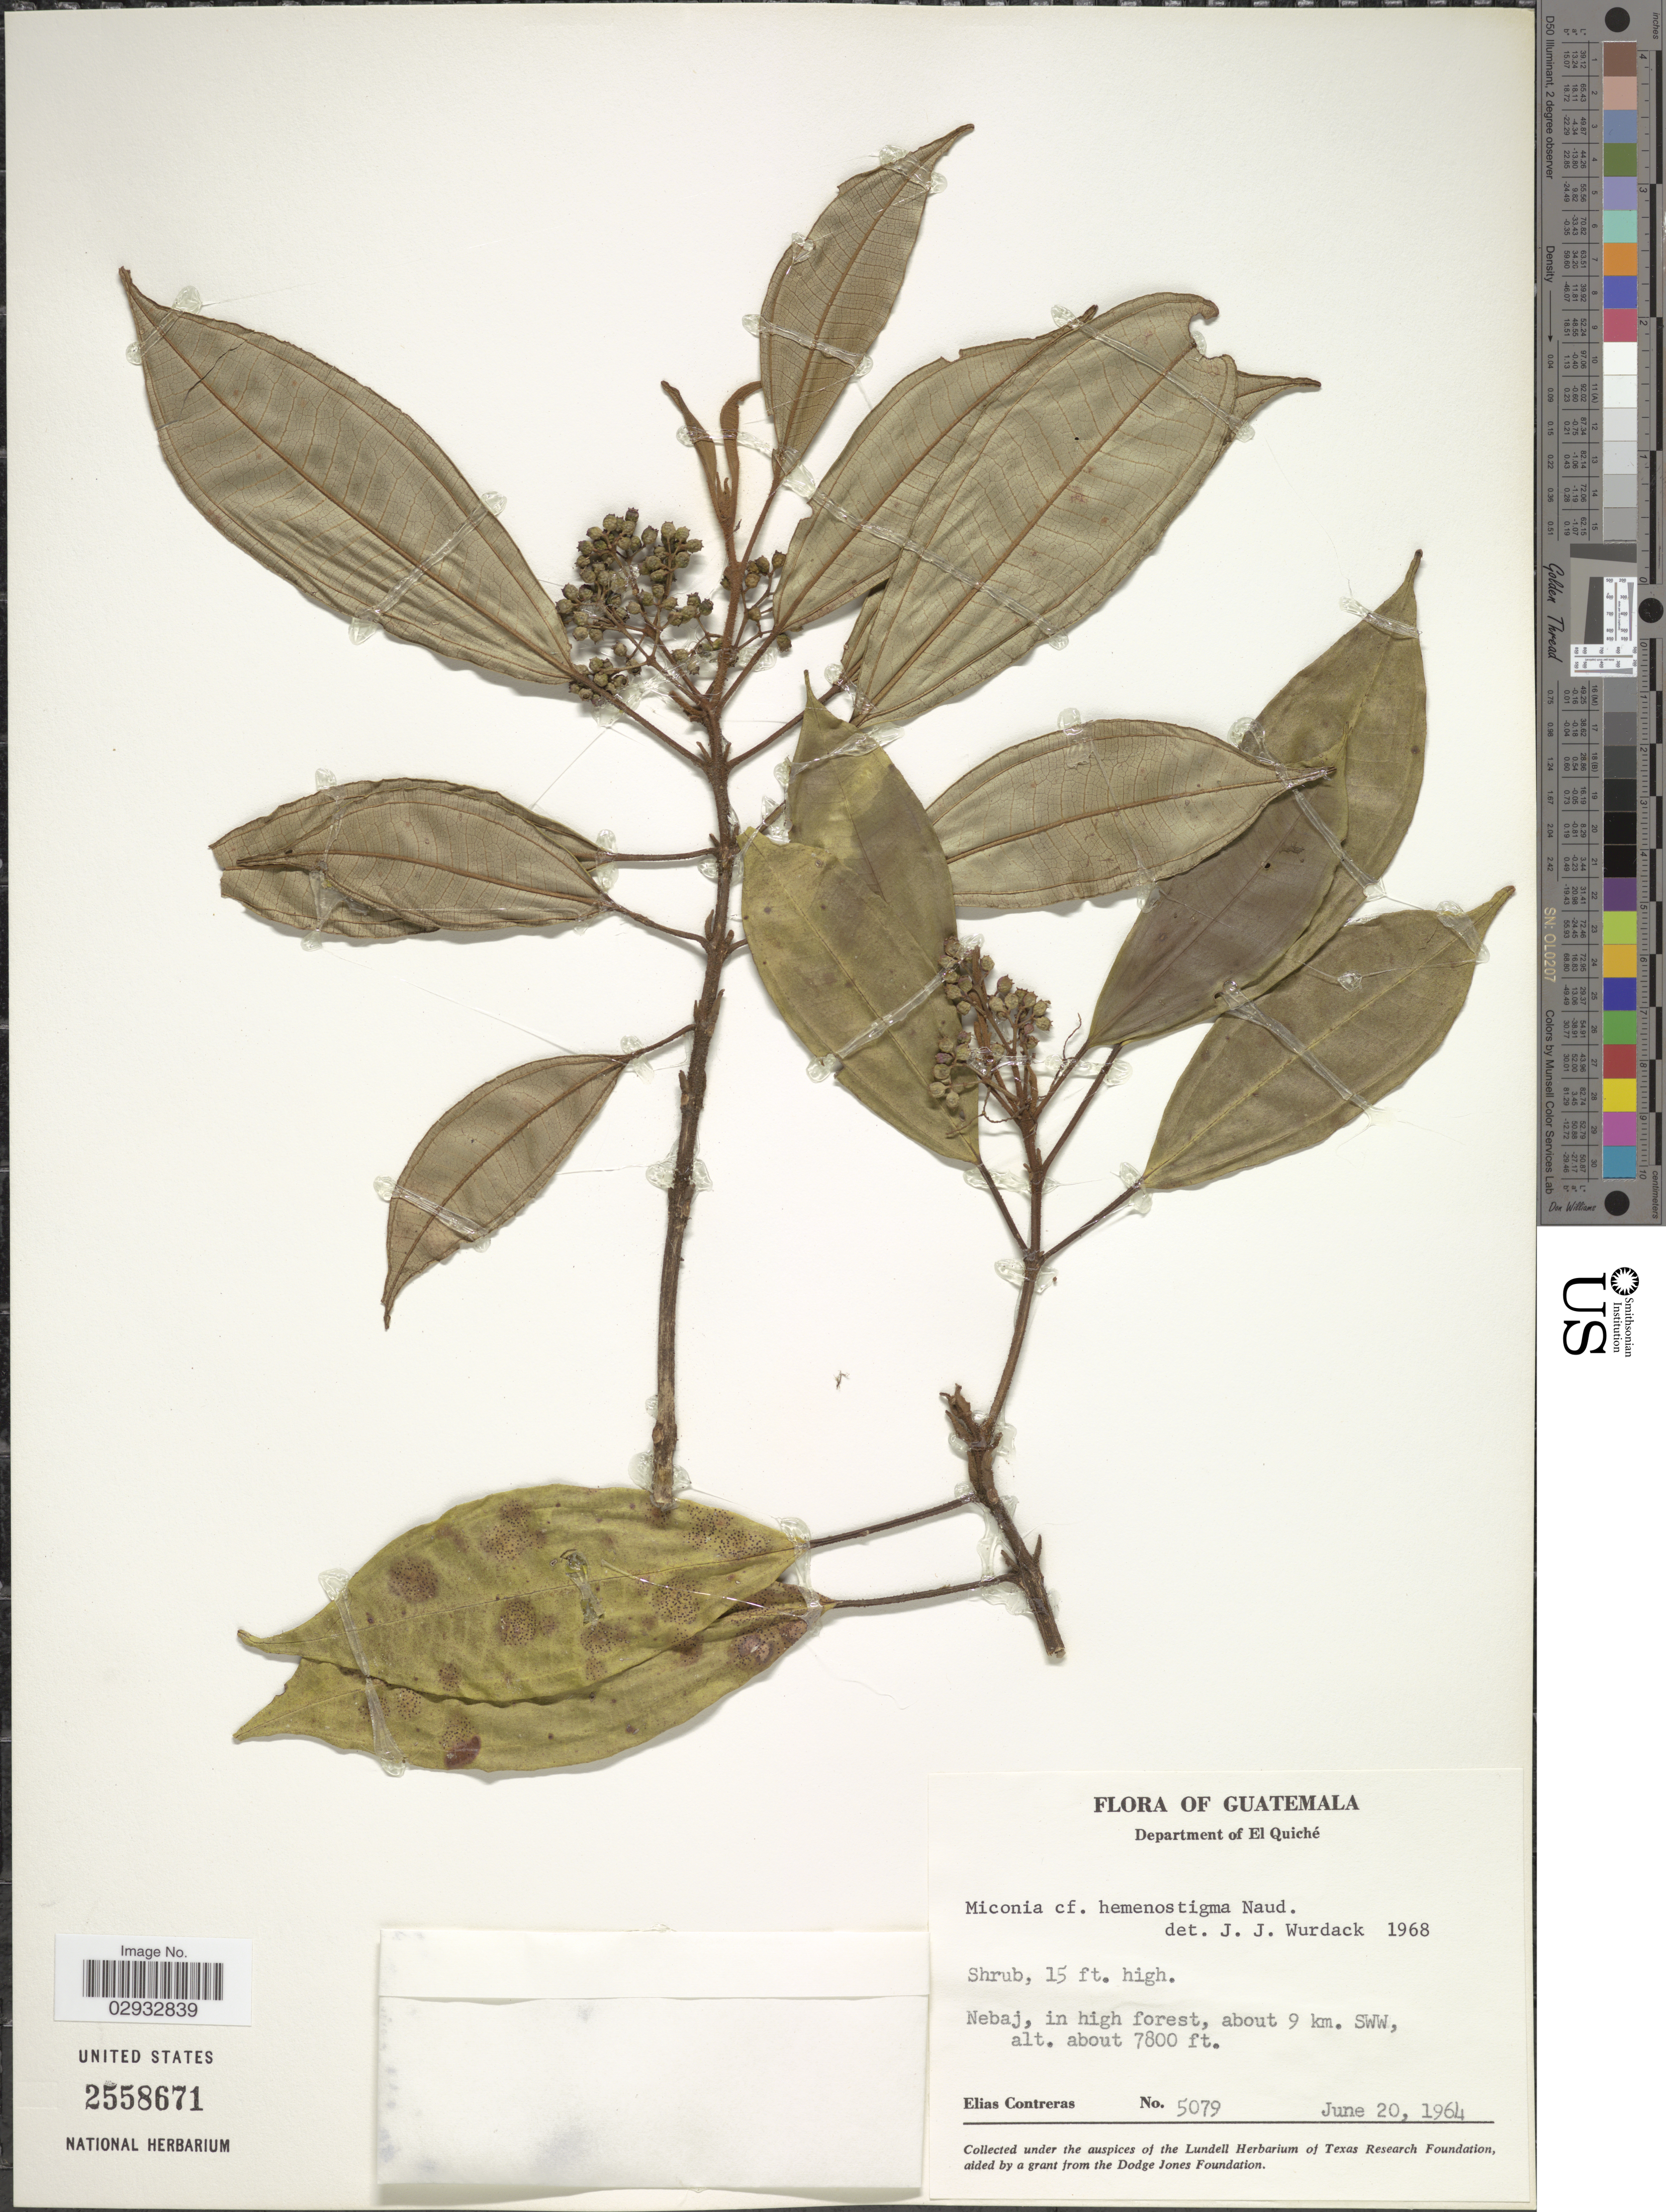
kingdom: Plantae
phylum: Tracheophyta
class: Magnoliopsida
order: Myrtales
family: Melastomataceae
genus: Miconia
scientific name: Miconia hemenostigma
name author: Naudin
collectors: E. Contreras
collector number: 5079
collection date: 1964-06-20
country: Guatemala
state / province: El Quiché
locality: Department of El Quiché. Nebaj, about 9 km. SWW.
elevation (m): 2377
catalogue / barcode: US 2558671